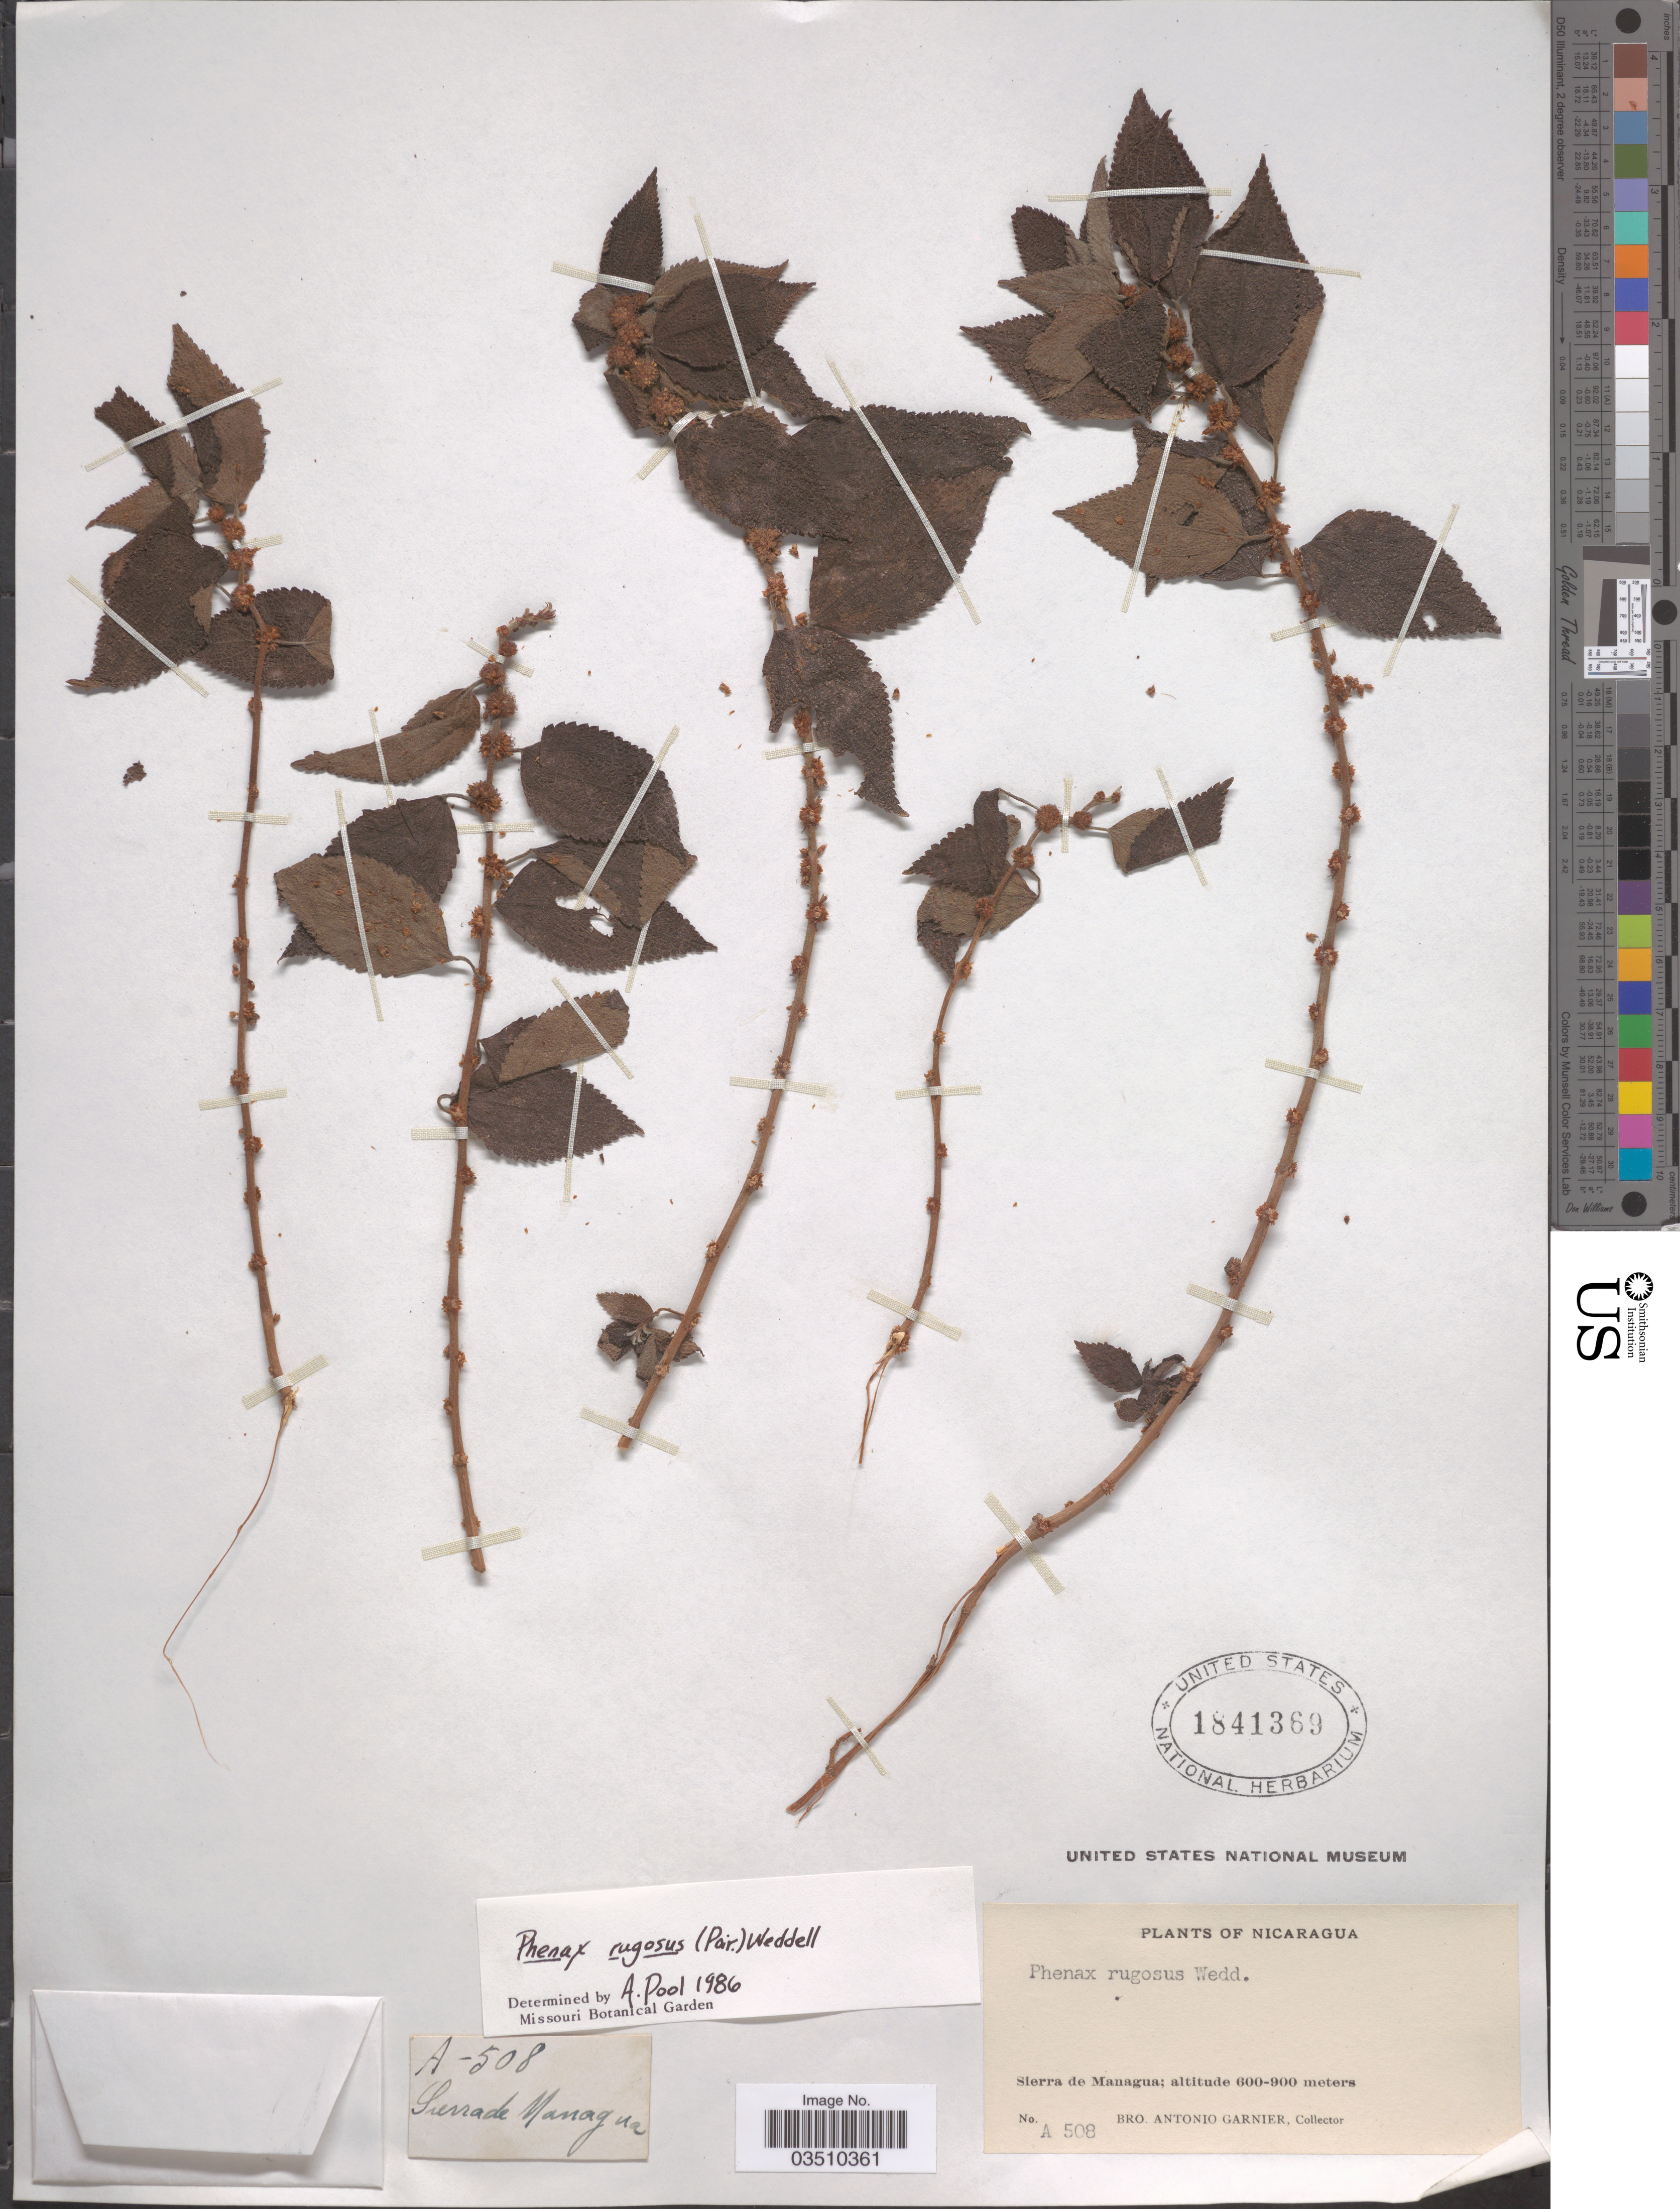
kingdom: Plantae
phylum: Tracheophyta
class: Magnoliopsida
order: Rosales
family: Urticaceae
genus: Phenax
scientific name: Phenax rugosus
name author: (Poir.) Wedd.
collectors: Bro. A. Garnier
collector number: A508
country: Nicaragua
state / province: Managua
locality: Sierra de Managua.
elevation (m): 600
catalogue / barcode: US 1841369